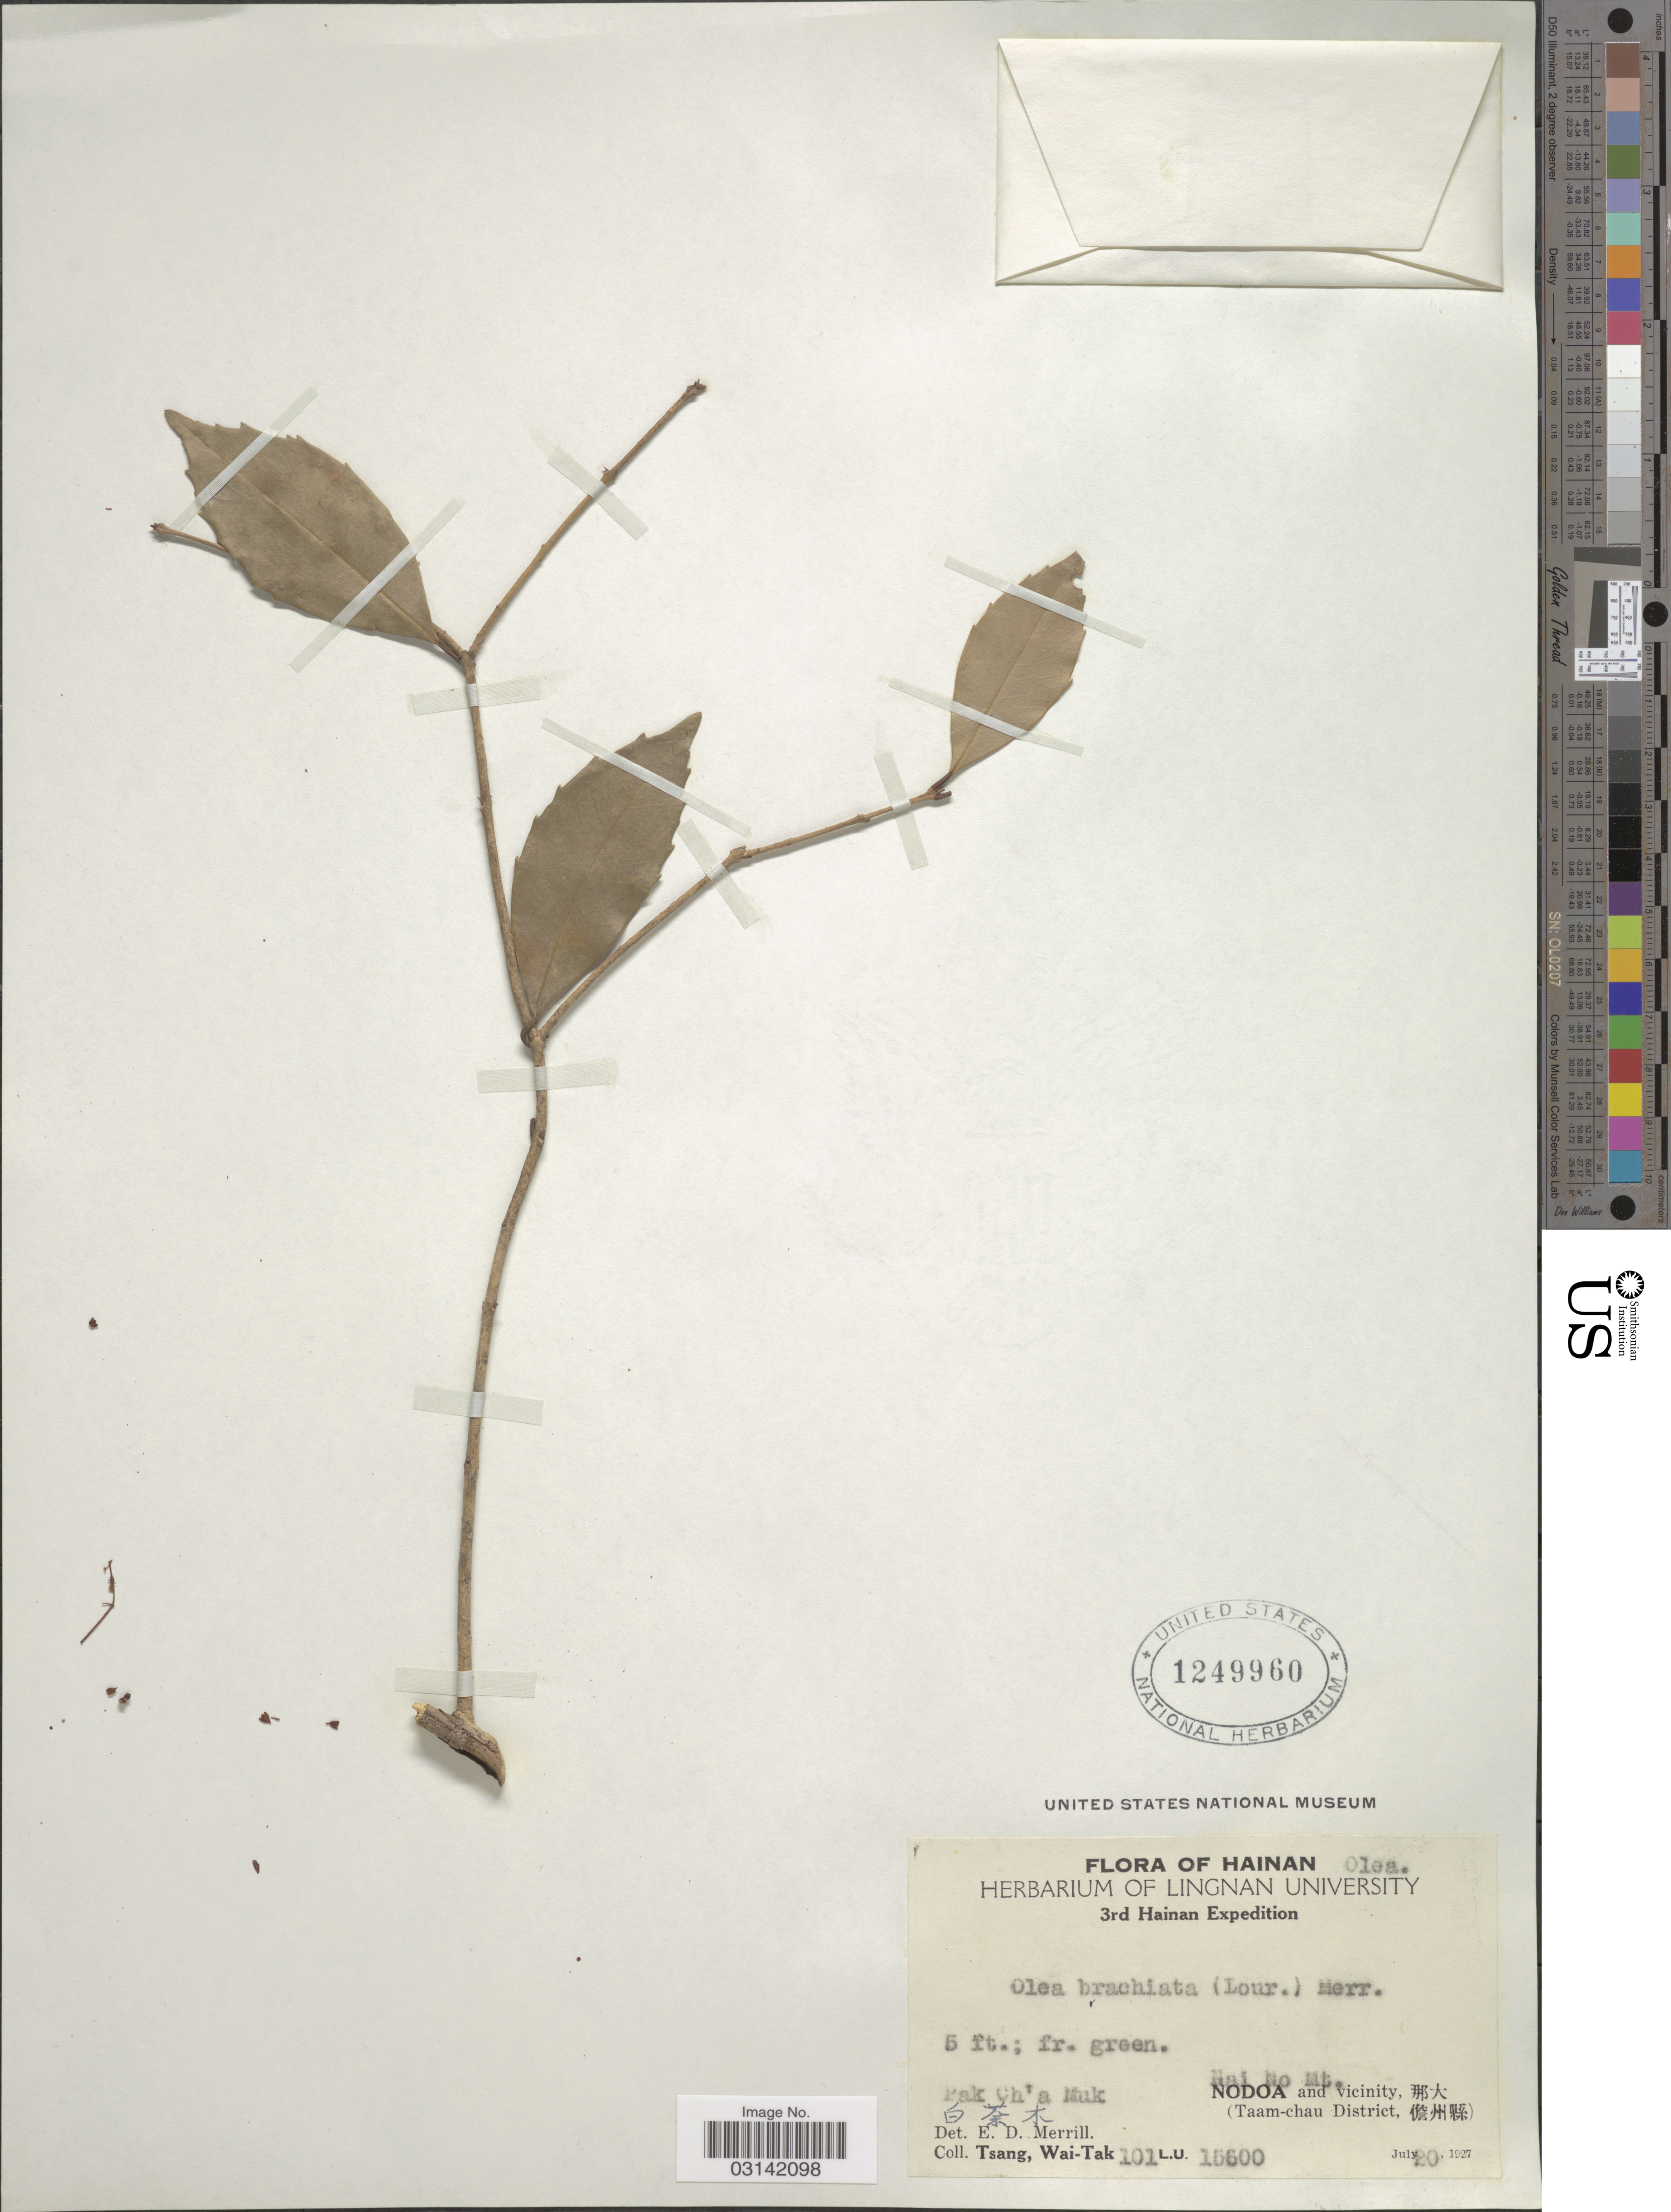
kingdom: Plantae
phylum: Tracheophyta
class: Magnoliopsida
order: Lamiales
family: Oleaceae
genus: Tetrapilus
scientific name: Tetrapilus brachiatus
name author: Lour.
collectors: W. T. Tsang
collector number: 101L.U.15600*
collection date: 1927-07-20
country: China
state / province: Hainan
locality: Pak Ch'a Muk, X, Nai No Mt., Nodoa and vicinity, X, (Taam-chau District, X).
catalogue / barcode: US 1249960